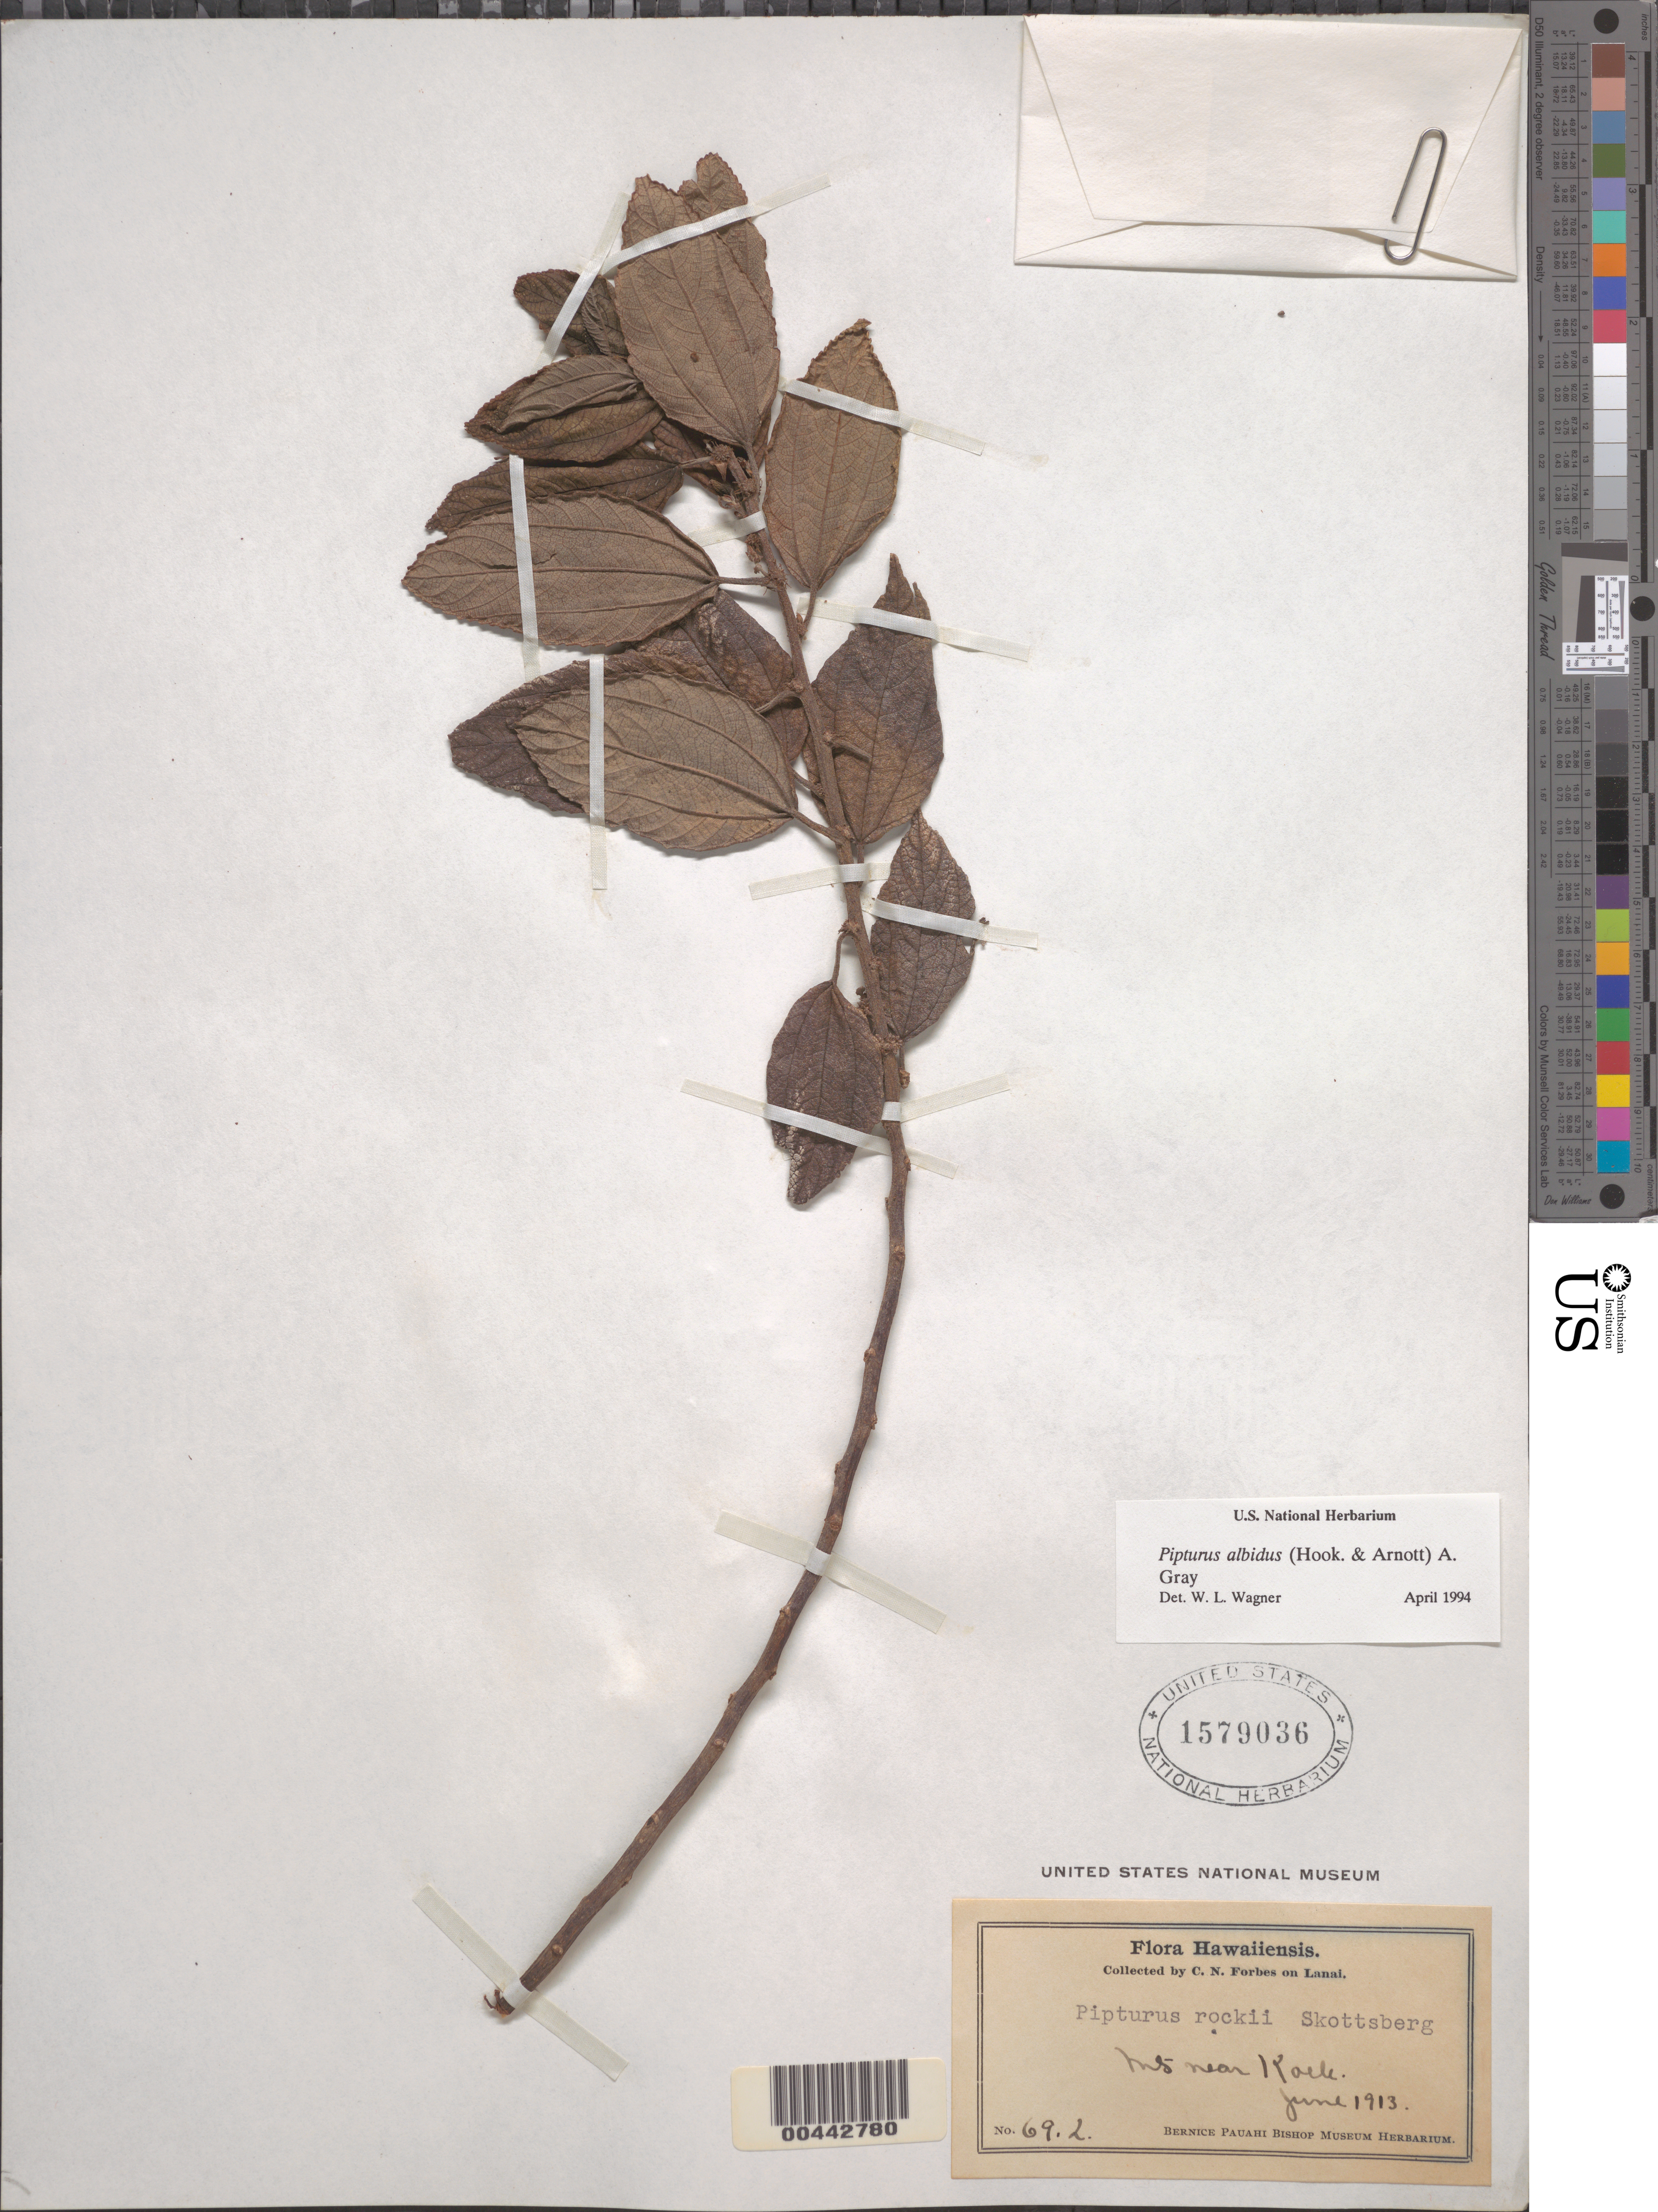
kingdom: Plantae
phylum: Tracheophyta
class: Magnoliopsida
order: Rosales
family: Urticaceae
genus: Pipturus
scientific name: Pipturus albidus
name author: (Hook. & Arn.) A. Gray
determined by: Wagner, W. L., (BOT), Smithsonian Institution - National Museum of Natural History (UNITED STATES)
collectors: C. N. Forbes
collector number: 69.L.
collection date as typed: Jun 1913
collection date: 1913-06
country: United States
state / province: Hawaii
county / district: Maui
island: Lana'i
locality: Mts. near Koele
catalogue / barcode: US 1579036